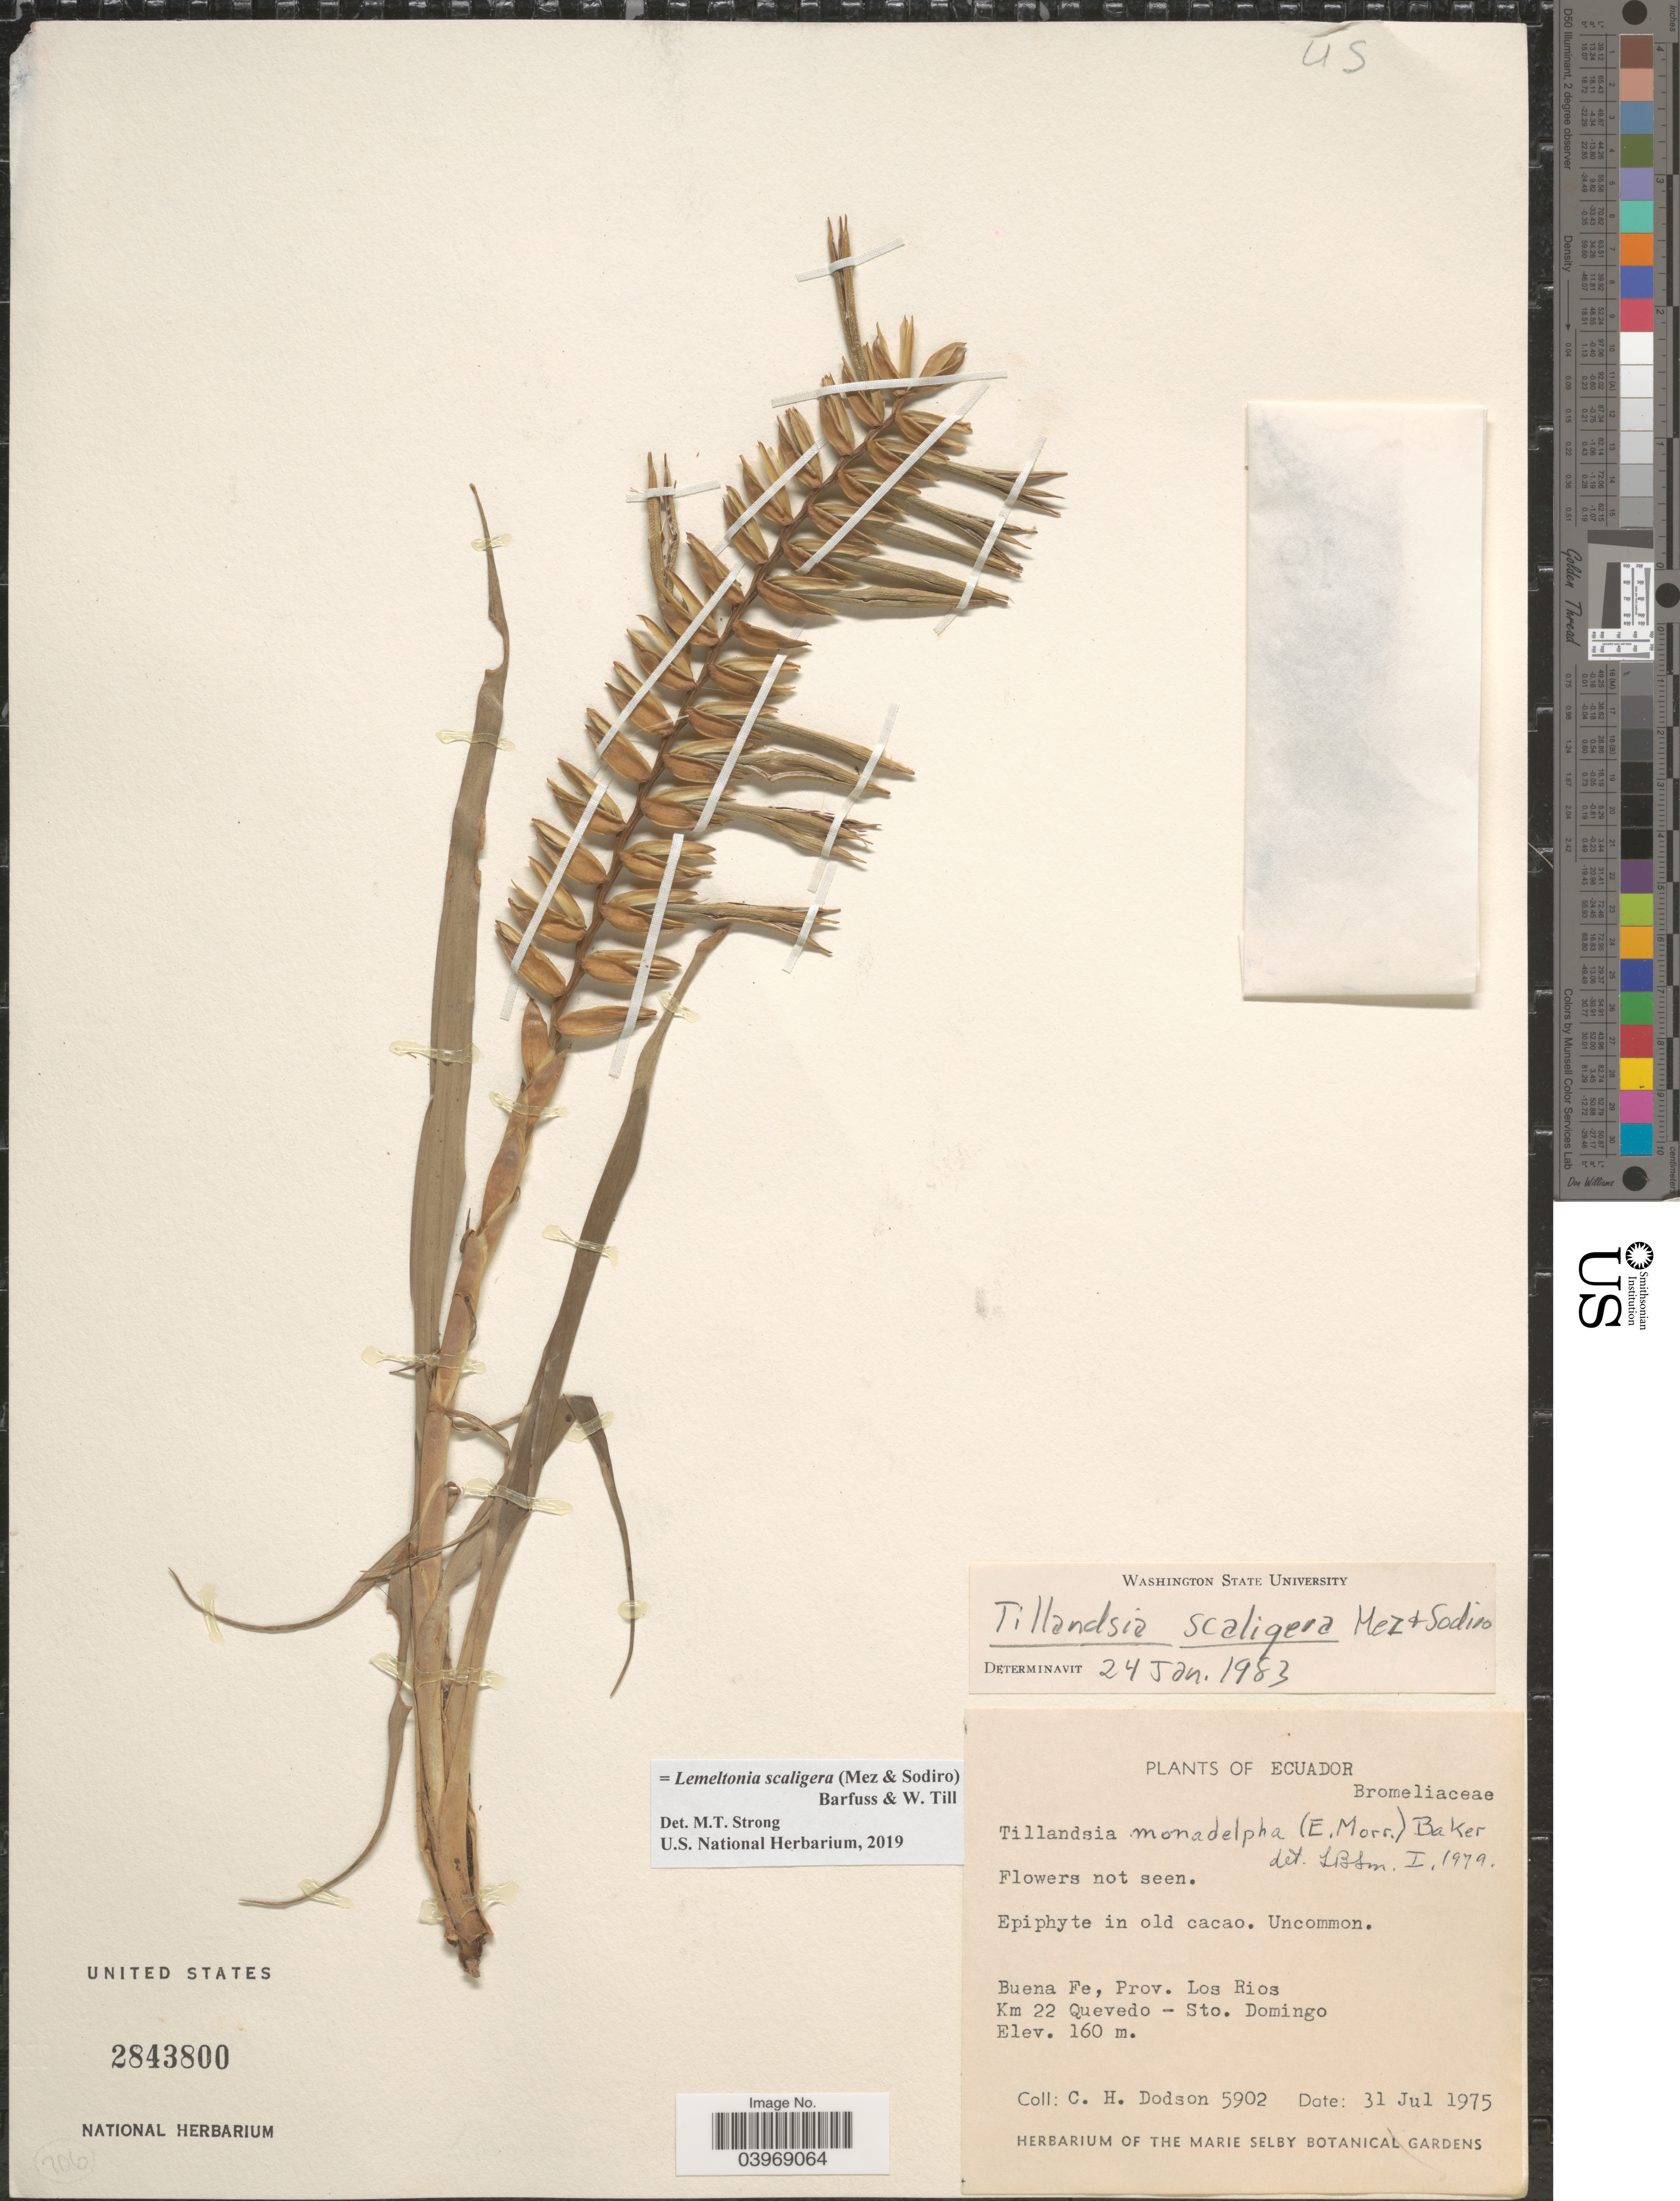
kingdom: Plantae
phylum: Tracheophyta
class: Liliopsida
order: Poales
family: Bromeliaceae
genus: Lemeltonia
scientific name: Lemeltonia scaligera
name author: (Mez & Sodiro) Barfuss & W. Till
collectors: C. H. Dodson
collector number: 5902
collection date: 1975-07-31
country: Ecuador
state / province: Los Ríos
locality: Buena Fe. Km 22 Quevedo - Sto. Domingo.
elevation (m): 160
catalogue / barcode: US 2843800